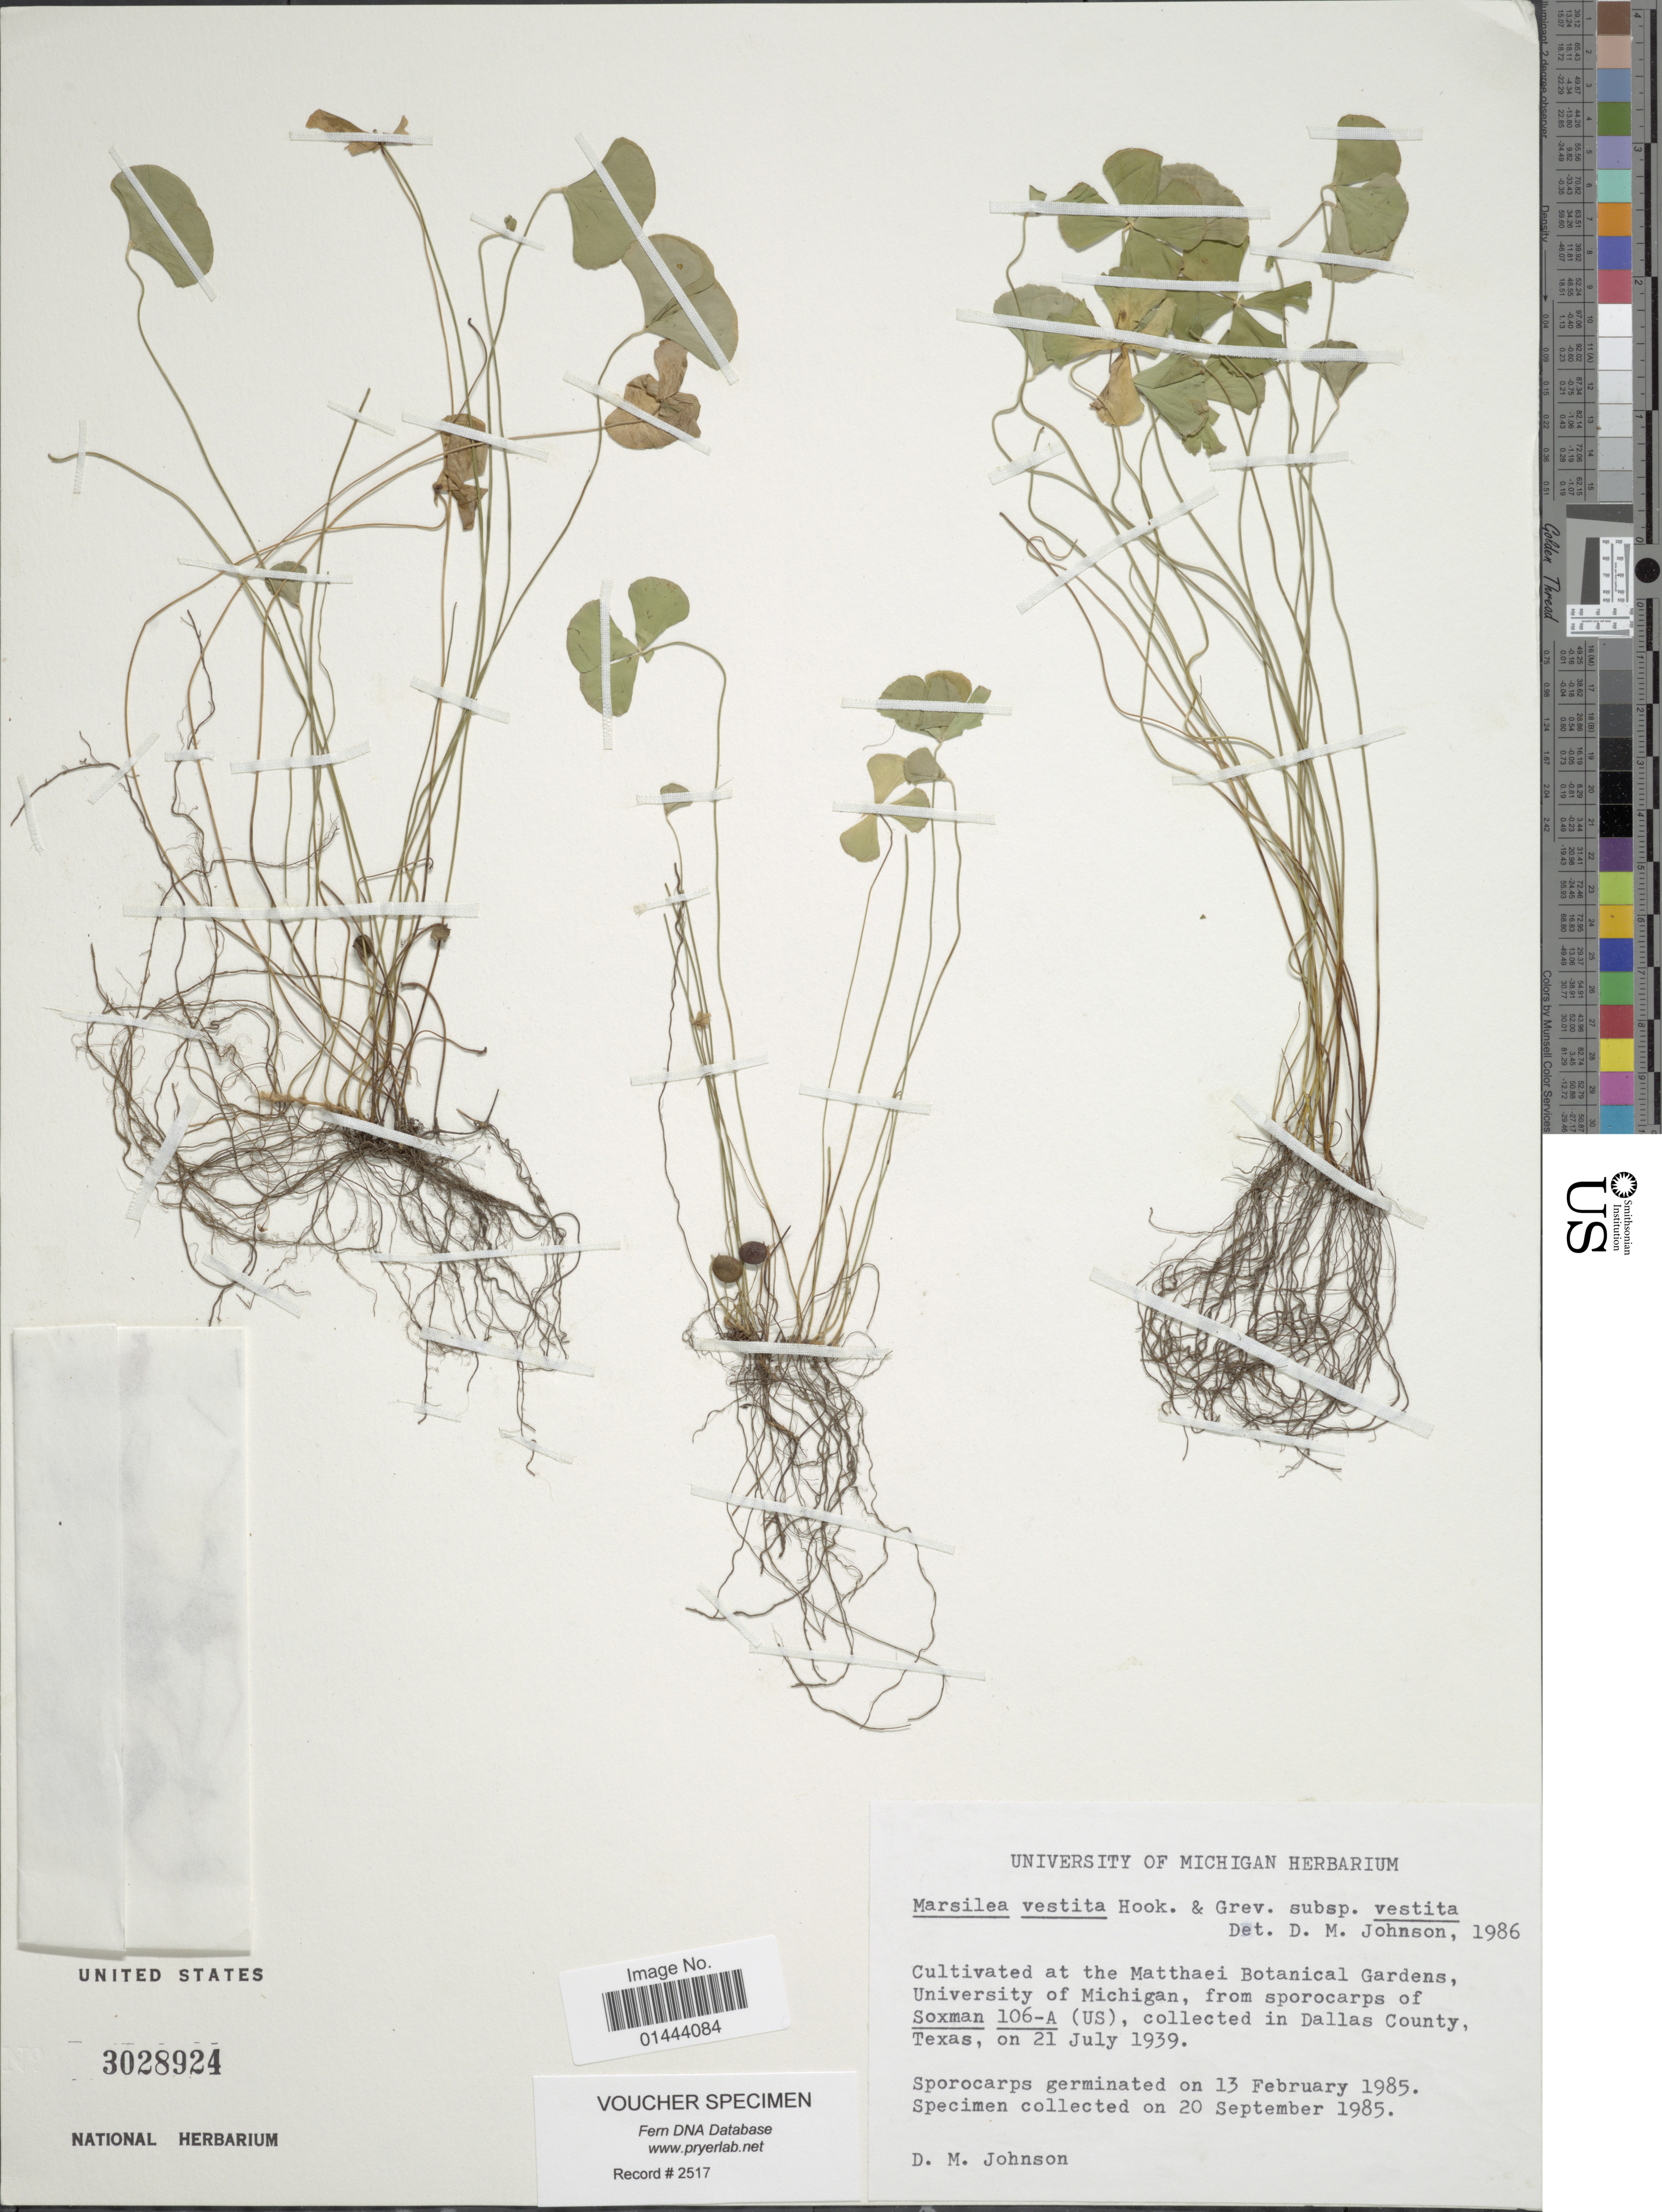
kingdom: Plantae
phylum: Tracheophyta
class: Polypodiopsida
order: Salviniales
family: Marsileaceae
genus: Marsilea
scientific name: Marsilea vestita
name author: Hook. & Grev.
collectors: D. M. Johnson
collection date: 1939-07-21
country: United States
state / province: Michigan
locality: At the Matthaei Botanical Gardens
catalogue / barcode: US 3028924